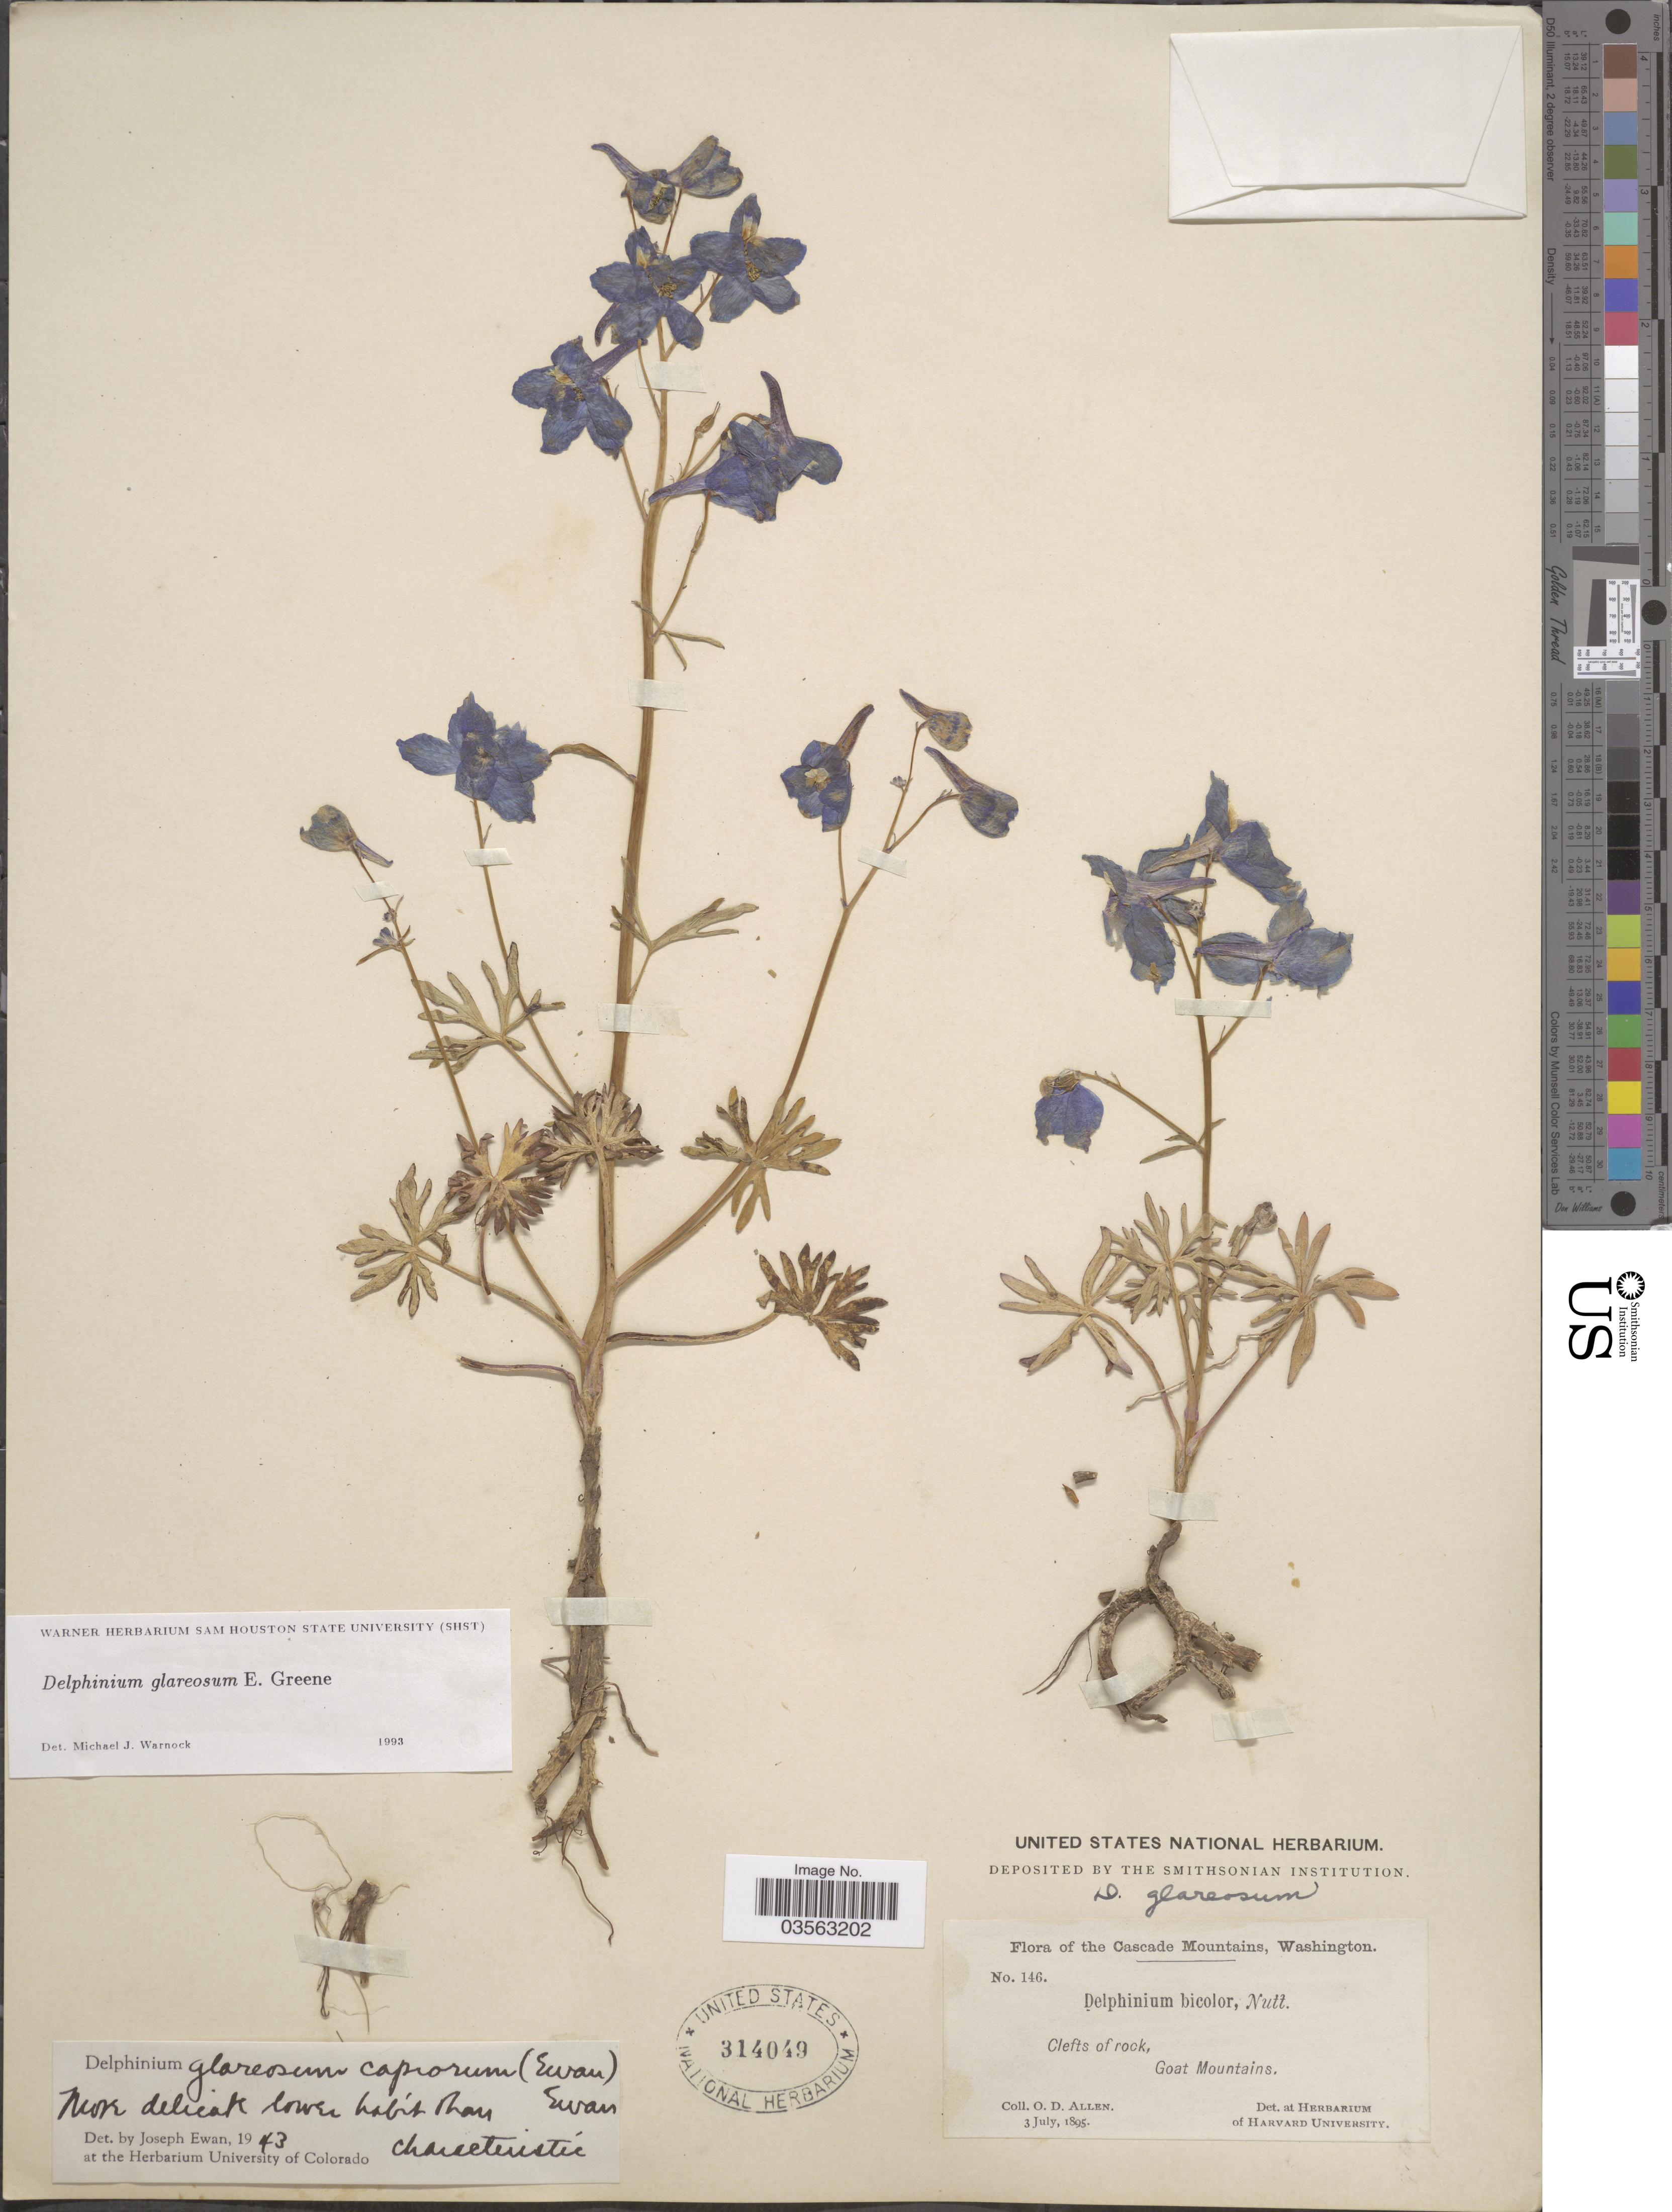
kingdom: Plantae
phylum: Tracheophyta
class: Magnoliopsida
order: Ranunculales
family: Ranunculaceae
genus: Delphinium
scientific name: Delphinium glareosum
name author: Greene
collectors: O. D. Allen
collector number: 146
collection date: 1895-07-03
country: United States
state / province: Washington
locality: The Cascade Mountains. Clefts of rock, Goat Mountains.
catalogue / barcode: US 314049